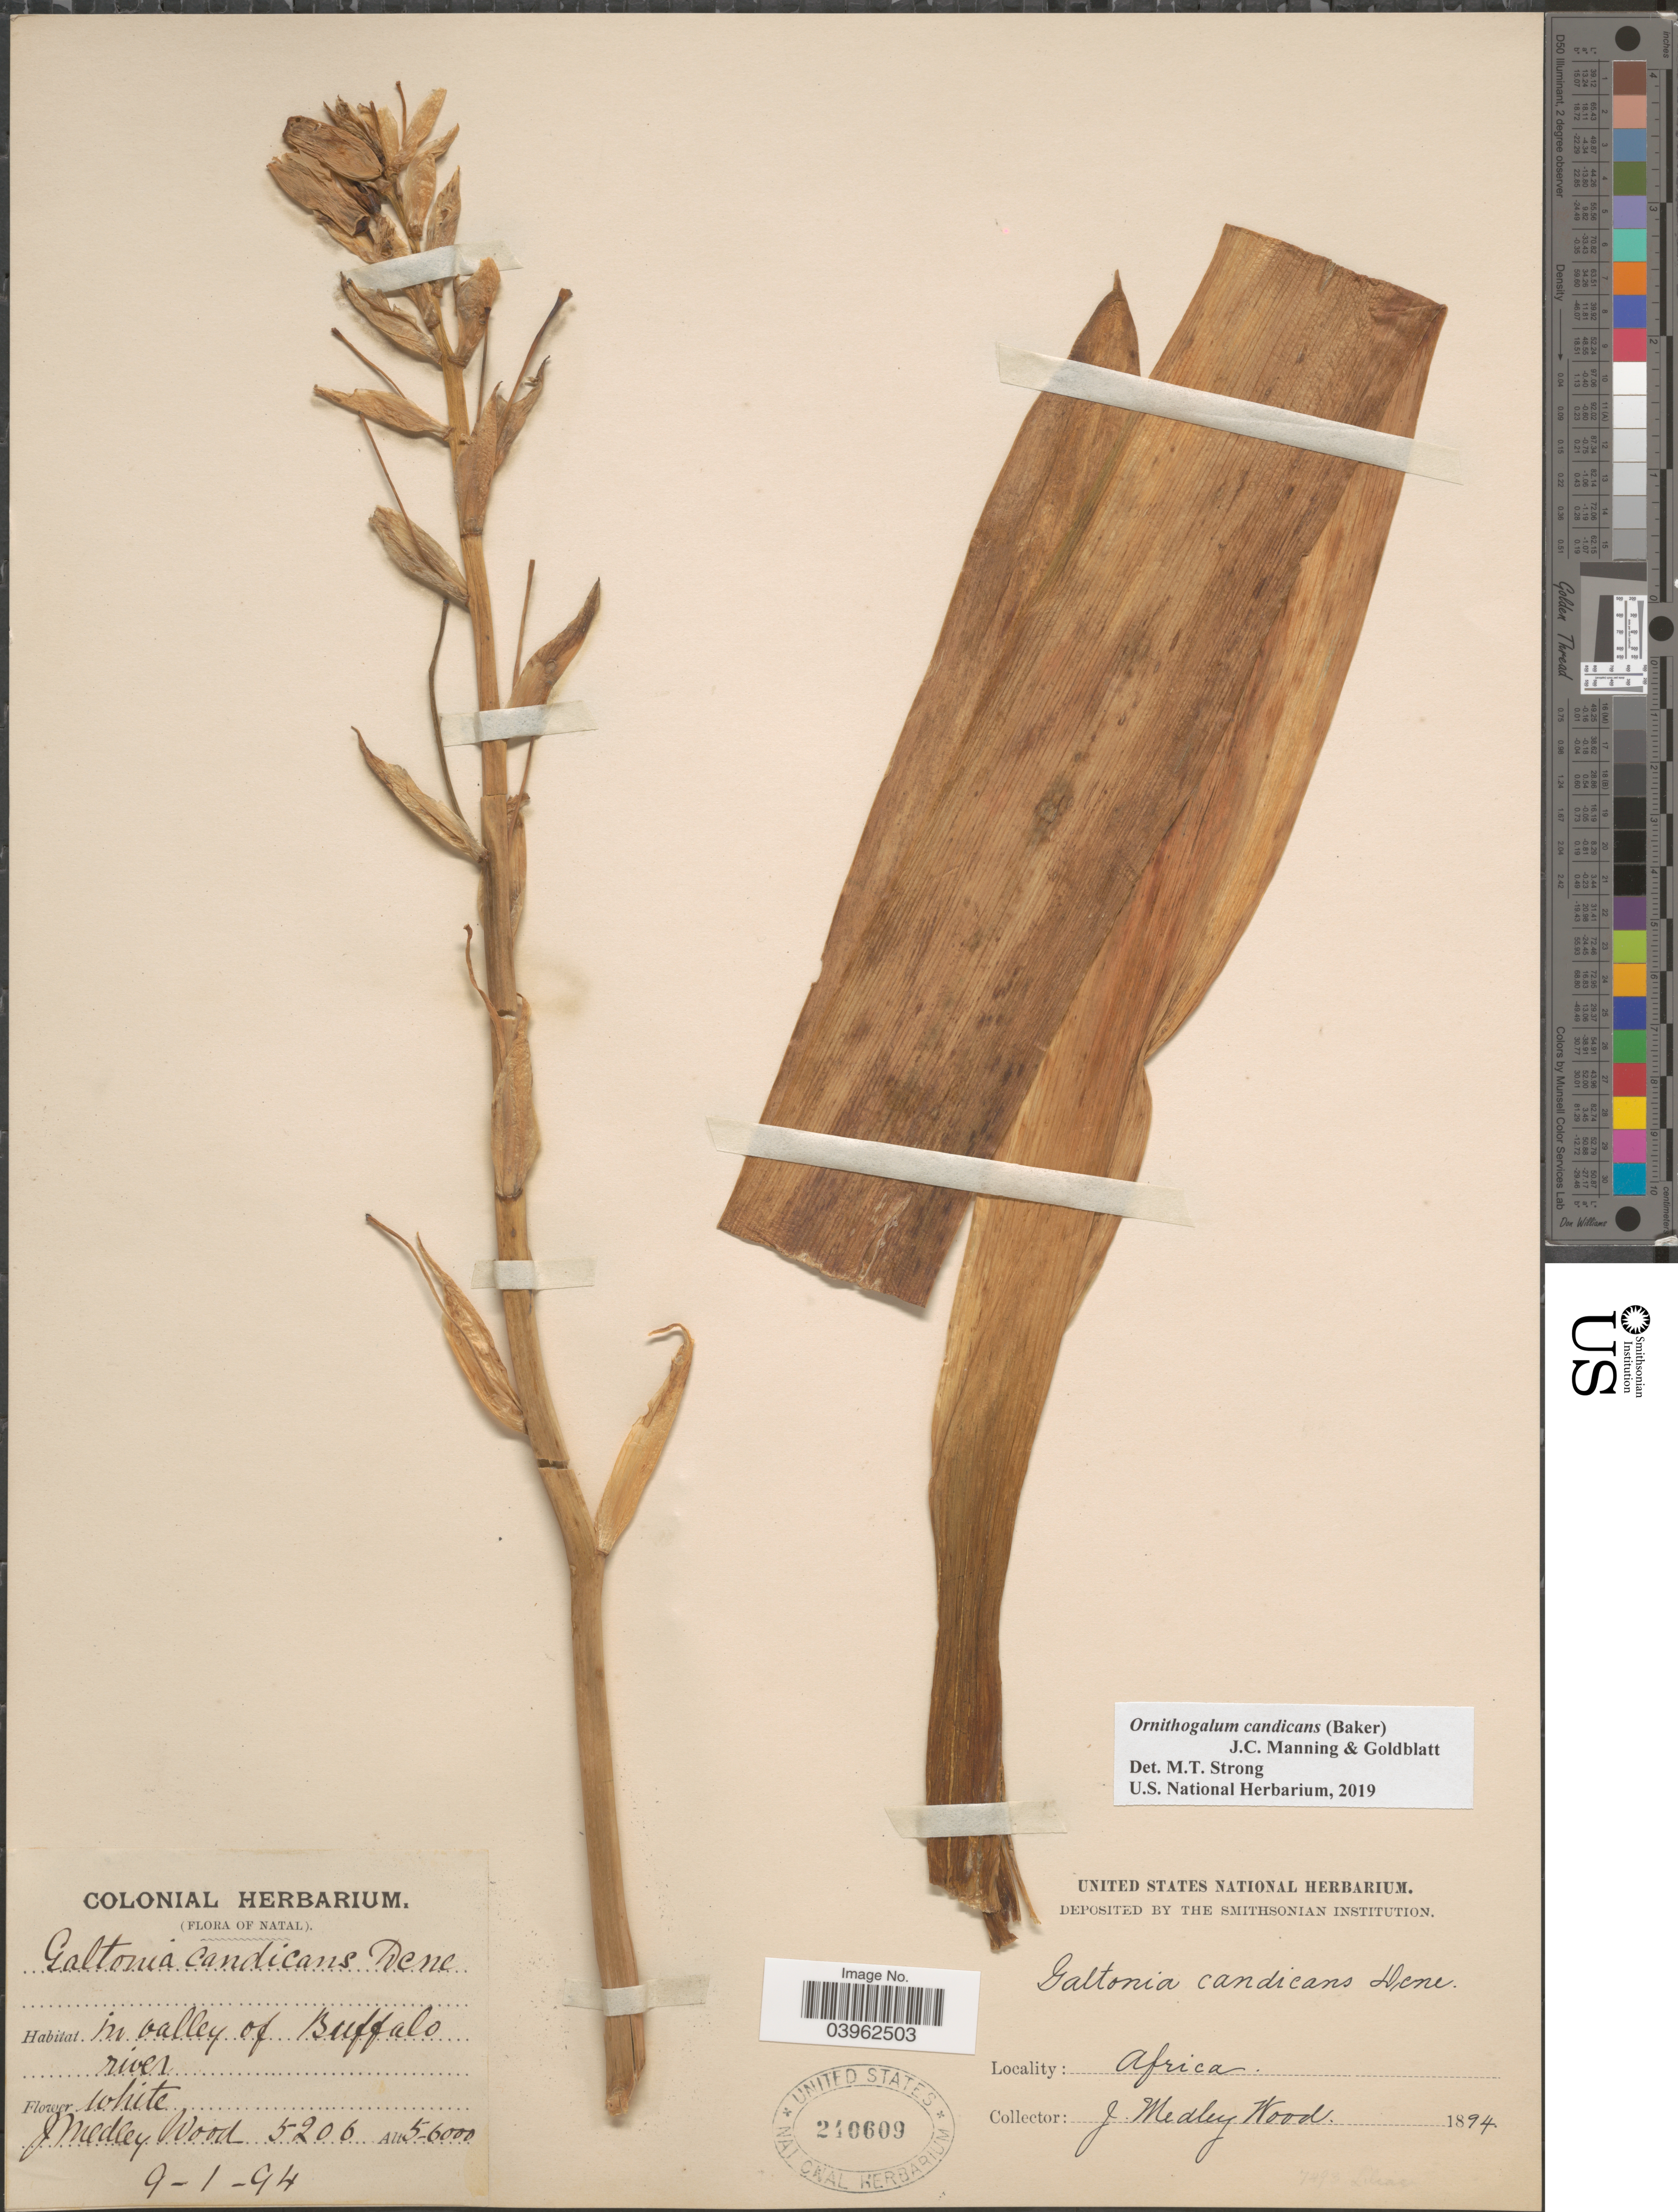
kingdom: Plantae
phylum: Tracheophyta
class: Liliopsida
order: Asparagales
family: Asparagaceae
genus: Ornithogalum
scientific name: Ornithogalum candicans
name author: (Baker) J.C. Manning & Goldblatt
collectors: J. Medley Wood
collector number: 5206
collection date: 1894-01-09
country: South Africa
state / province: KwaZulu-Natal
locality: Natal. In valley of Buffalo river.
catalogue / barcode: US 210609